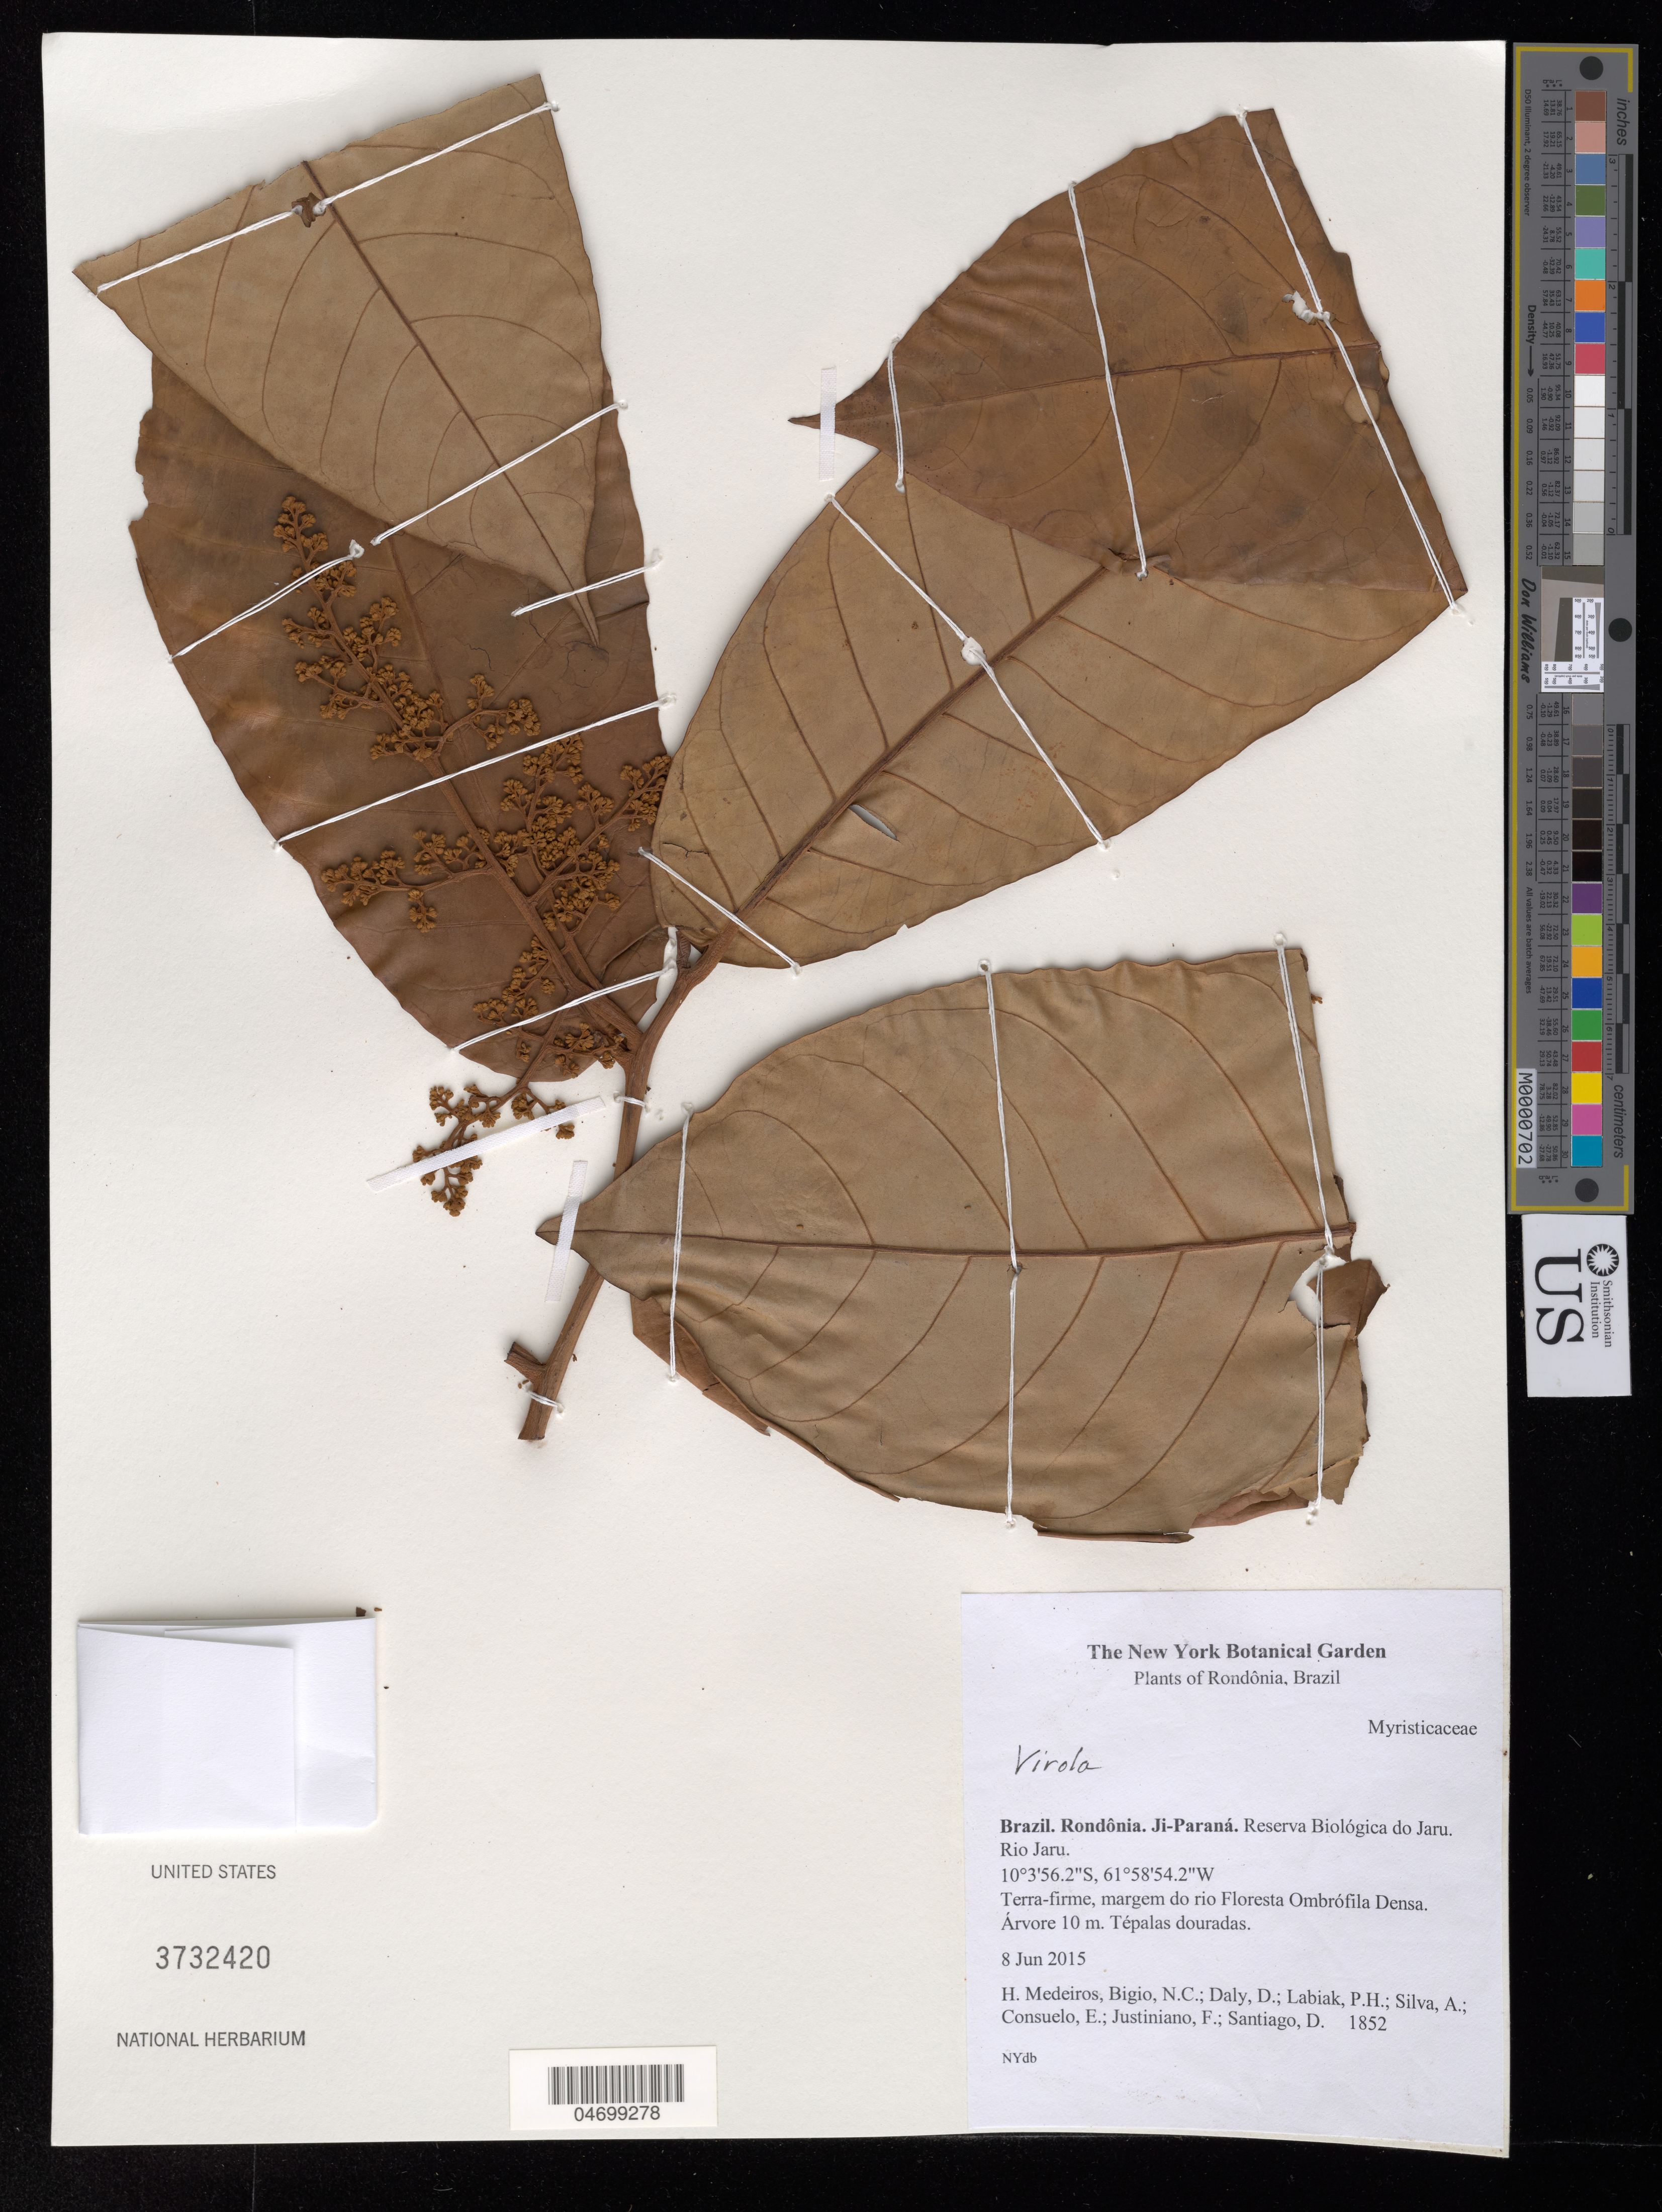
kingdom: Plantae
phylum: Tracheophyta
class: Magnoliopsida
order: Magnoliales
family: Myristicaceae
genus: Virola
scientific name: Virola sp.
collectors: H. Medeiros, N. C. Bigio, D. Daly, P. H. Labiak & et al.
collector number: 1852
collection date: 2015-06-08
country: Brazil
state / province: Rondônia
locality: Ji-Paraná. Reserva Biológica do Jaru. Rio Jaru.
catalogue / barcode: US 3732420